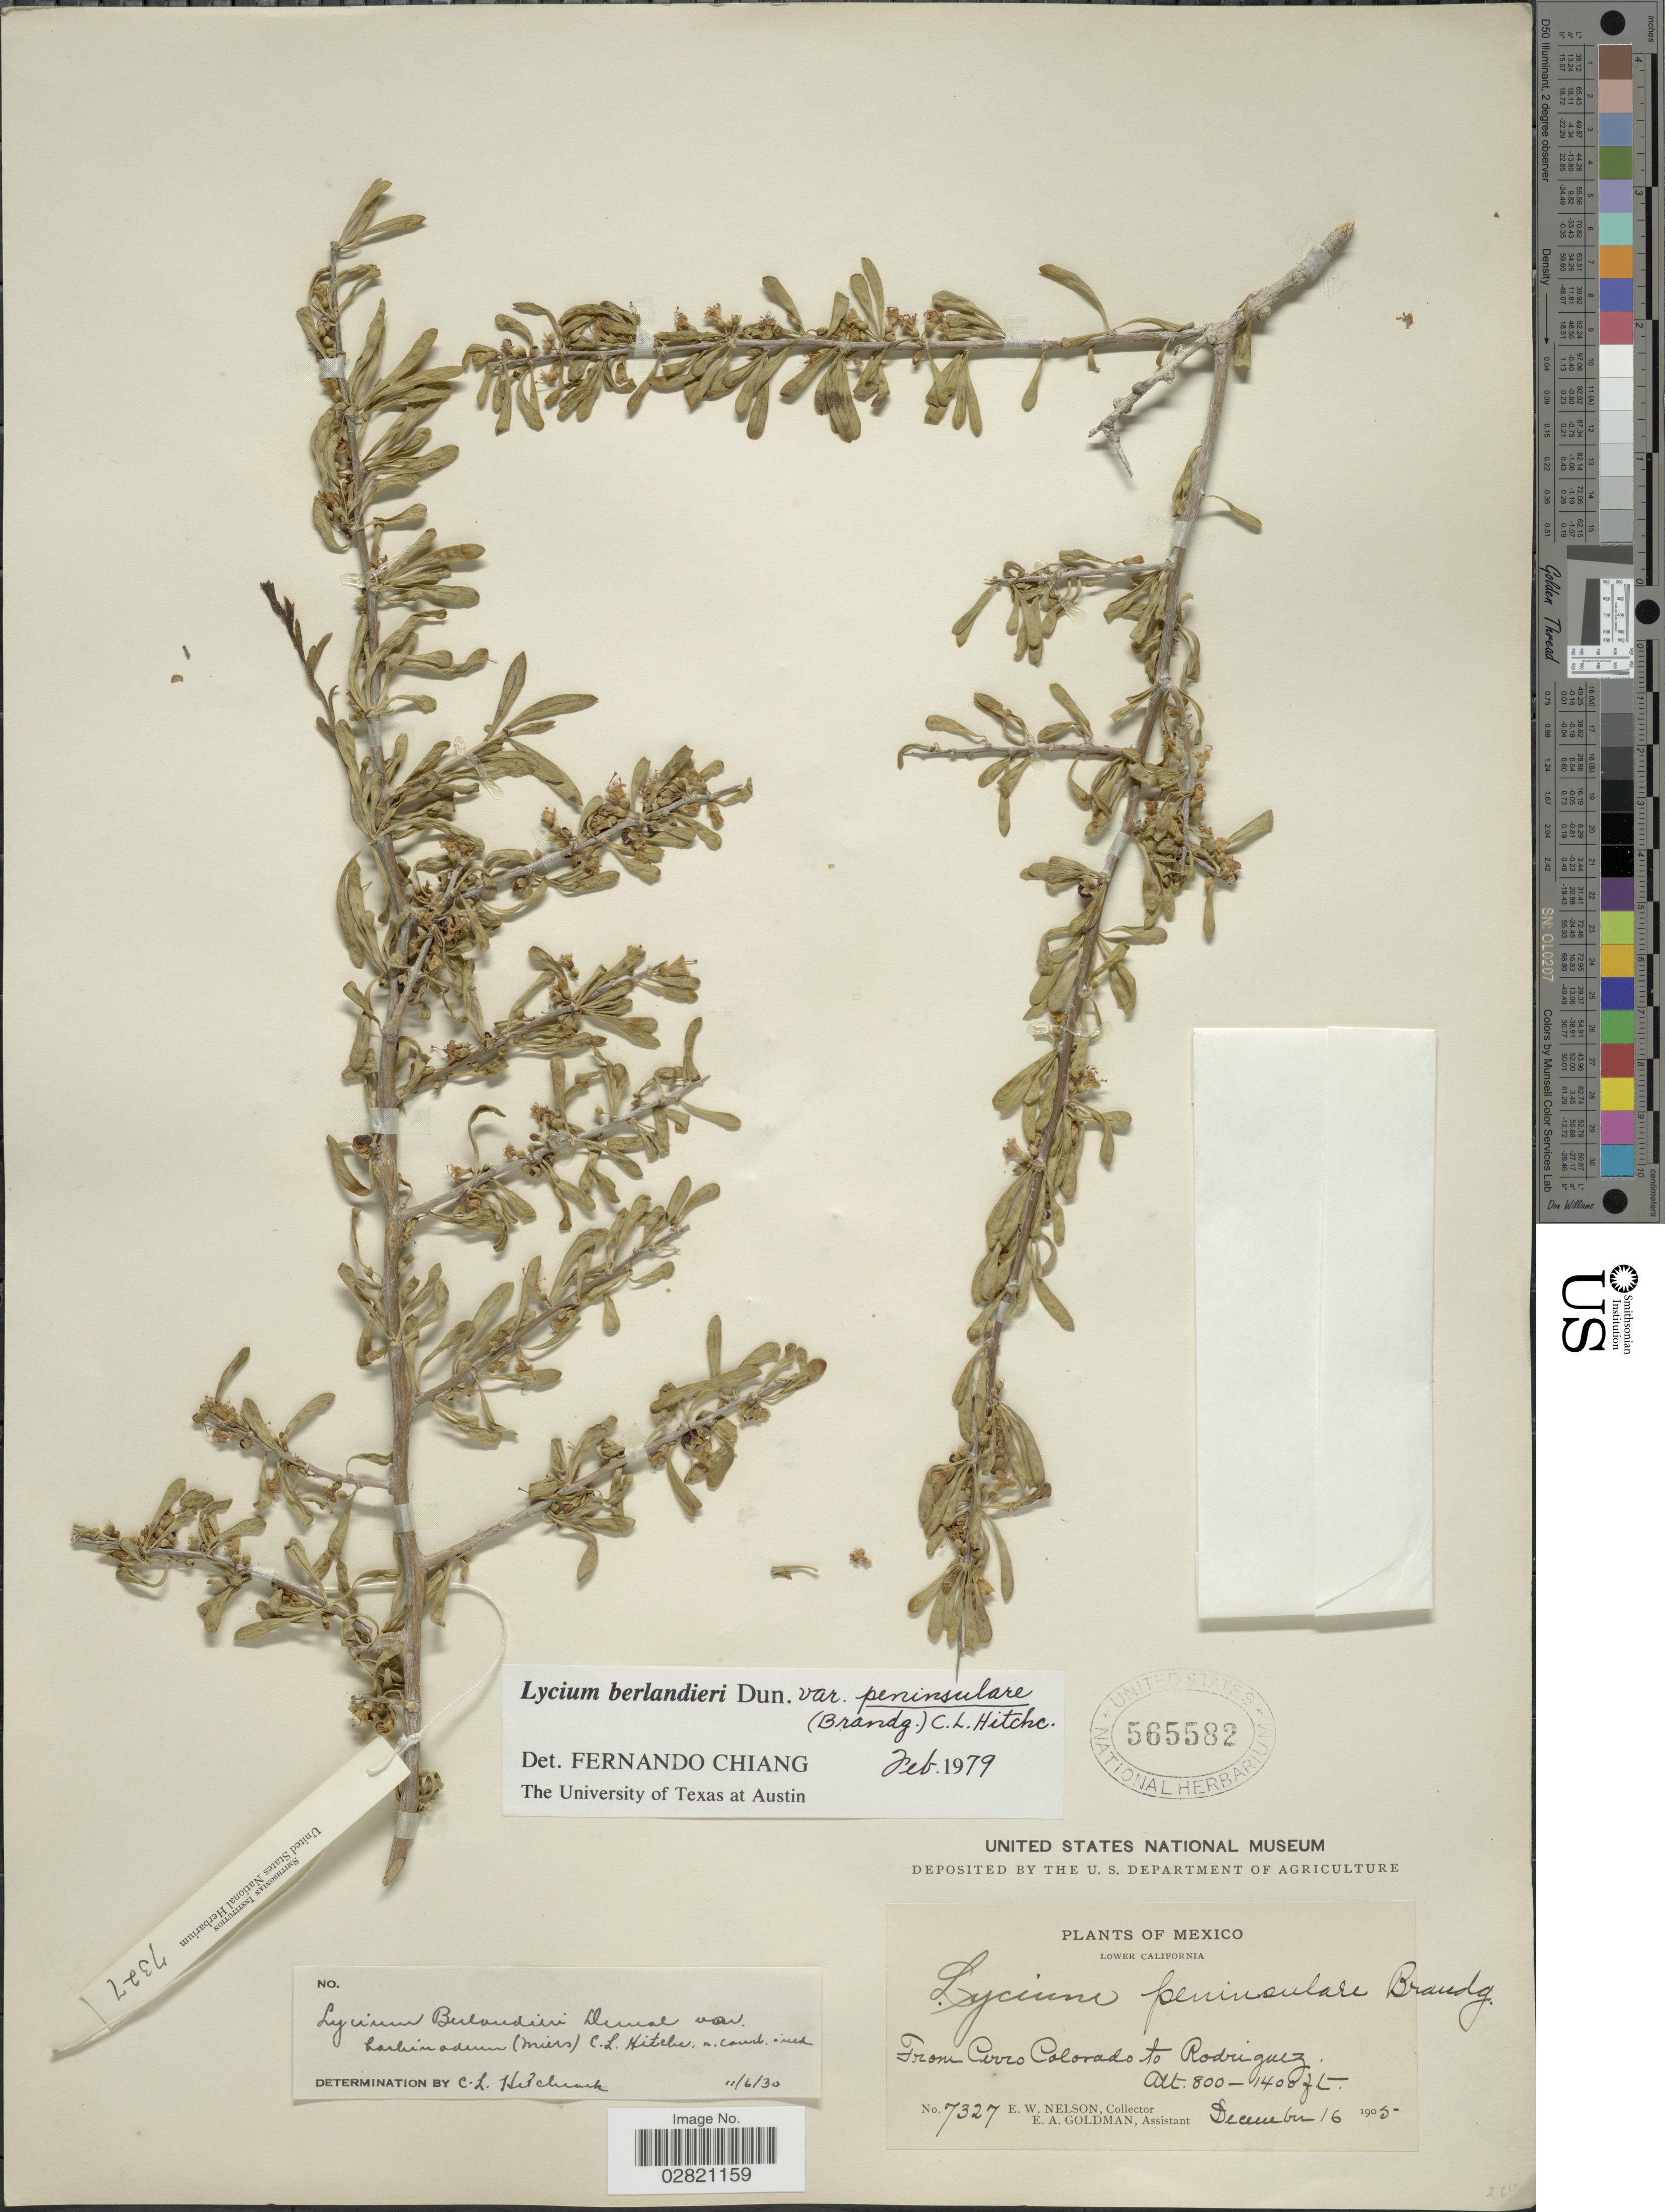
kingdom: Plantae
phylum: Tracheophyta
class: Magnoliopsida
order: Solanales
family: Solanaceae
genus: Lycium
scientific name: Lycium berlandieri var. peninsulare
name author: C.L. Hitchc.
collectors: E. W. Nelson & E. A. Goldman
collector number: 7327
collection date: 1905-12-16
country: Mexico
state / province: Baja California Norte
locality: Lower California. From Cerro Colorado to Rodriguez.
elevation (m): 244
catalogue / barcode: US 565582